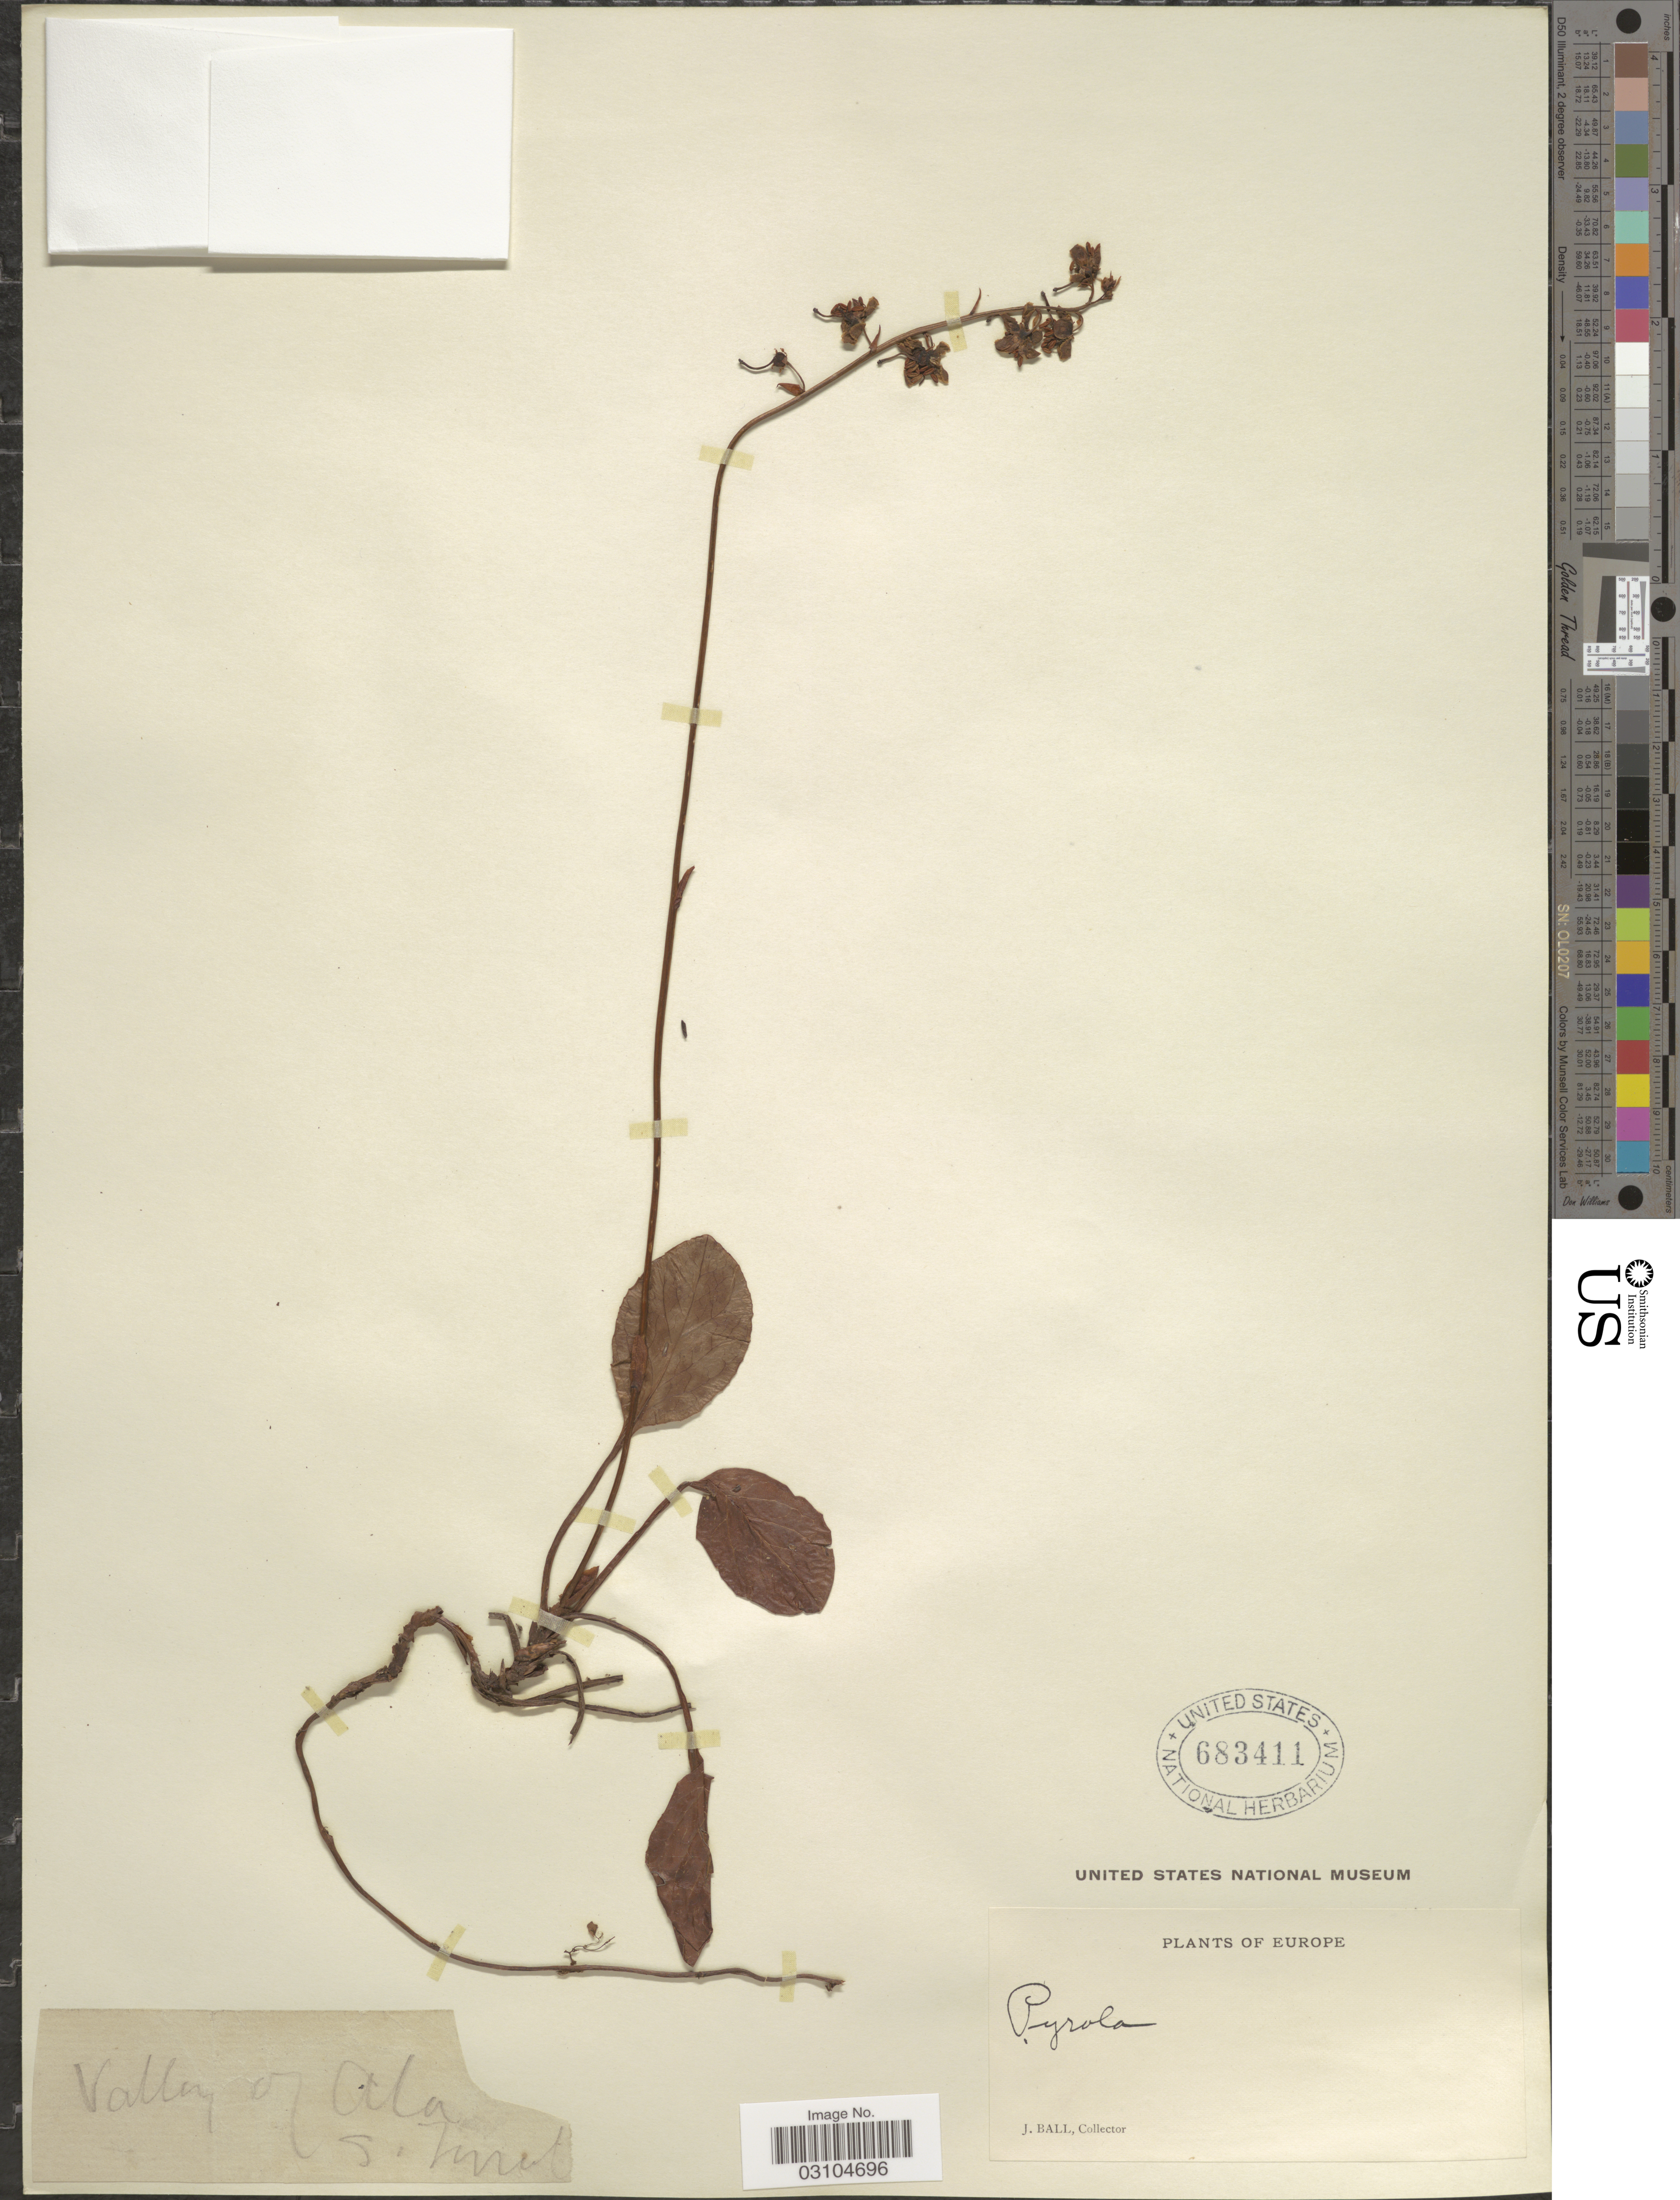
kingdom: Plantae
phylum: Tracheophyta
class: Magnoliopsida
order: Ericales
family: Ericaceae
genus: Pyrola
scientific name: Pyrola rotundifolia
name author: L.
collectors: J. Ball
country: Italy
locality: Europe. Valley of Ala. S. Tyrol.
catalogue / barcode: US 683411